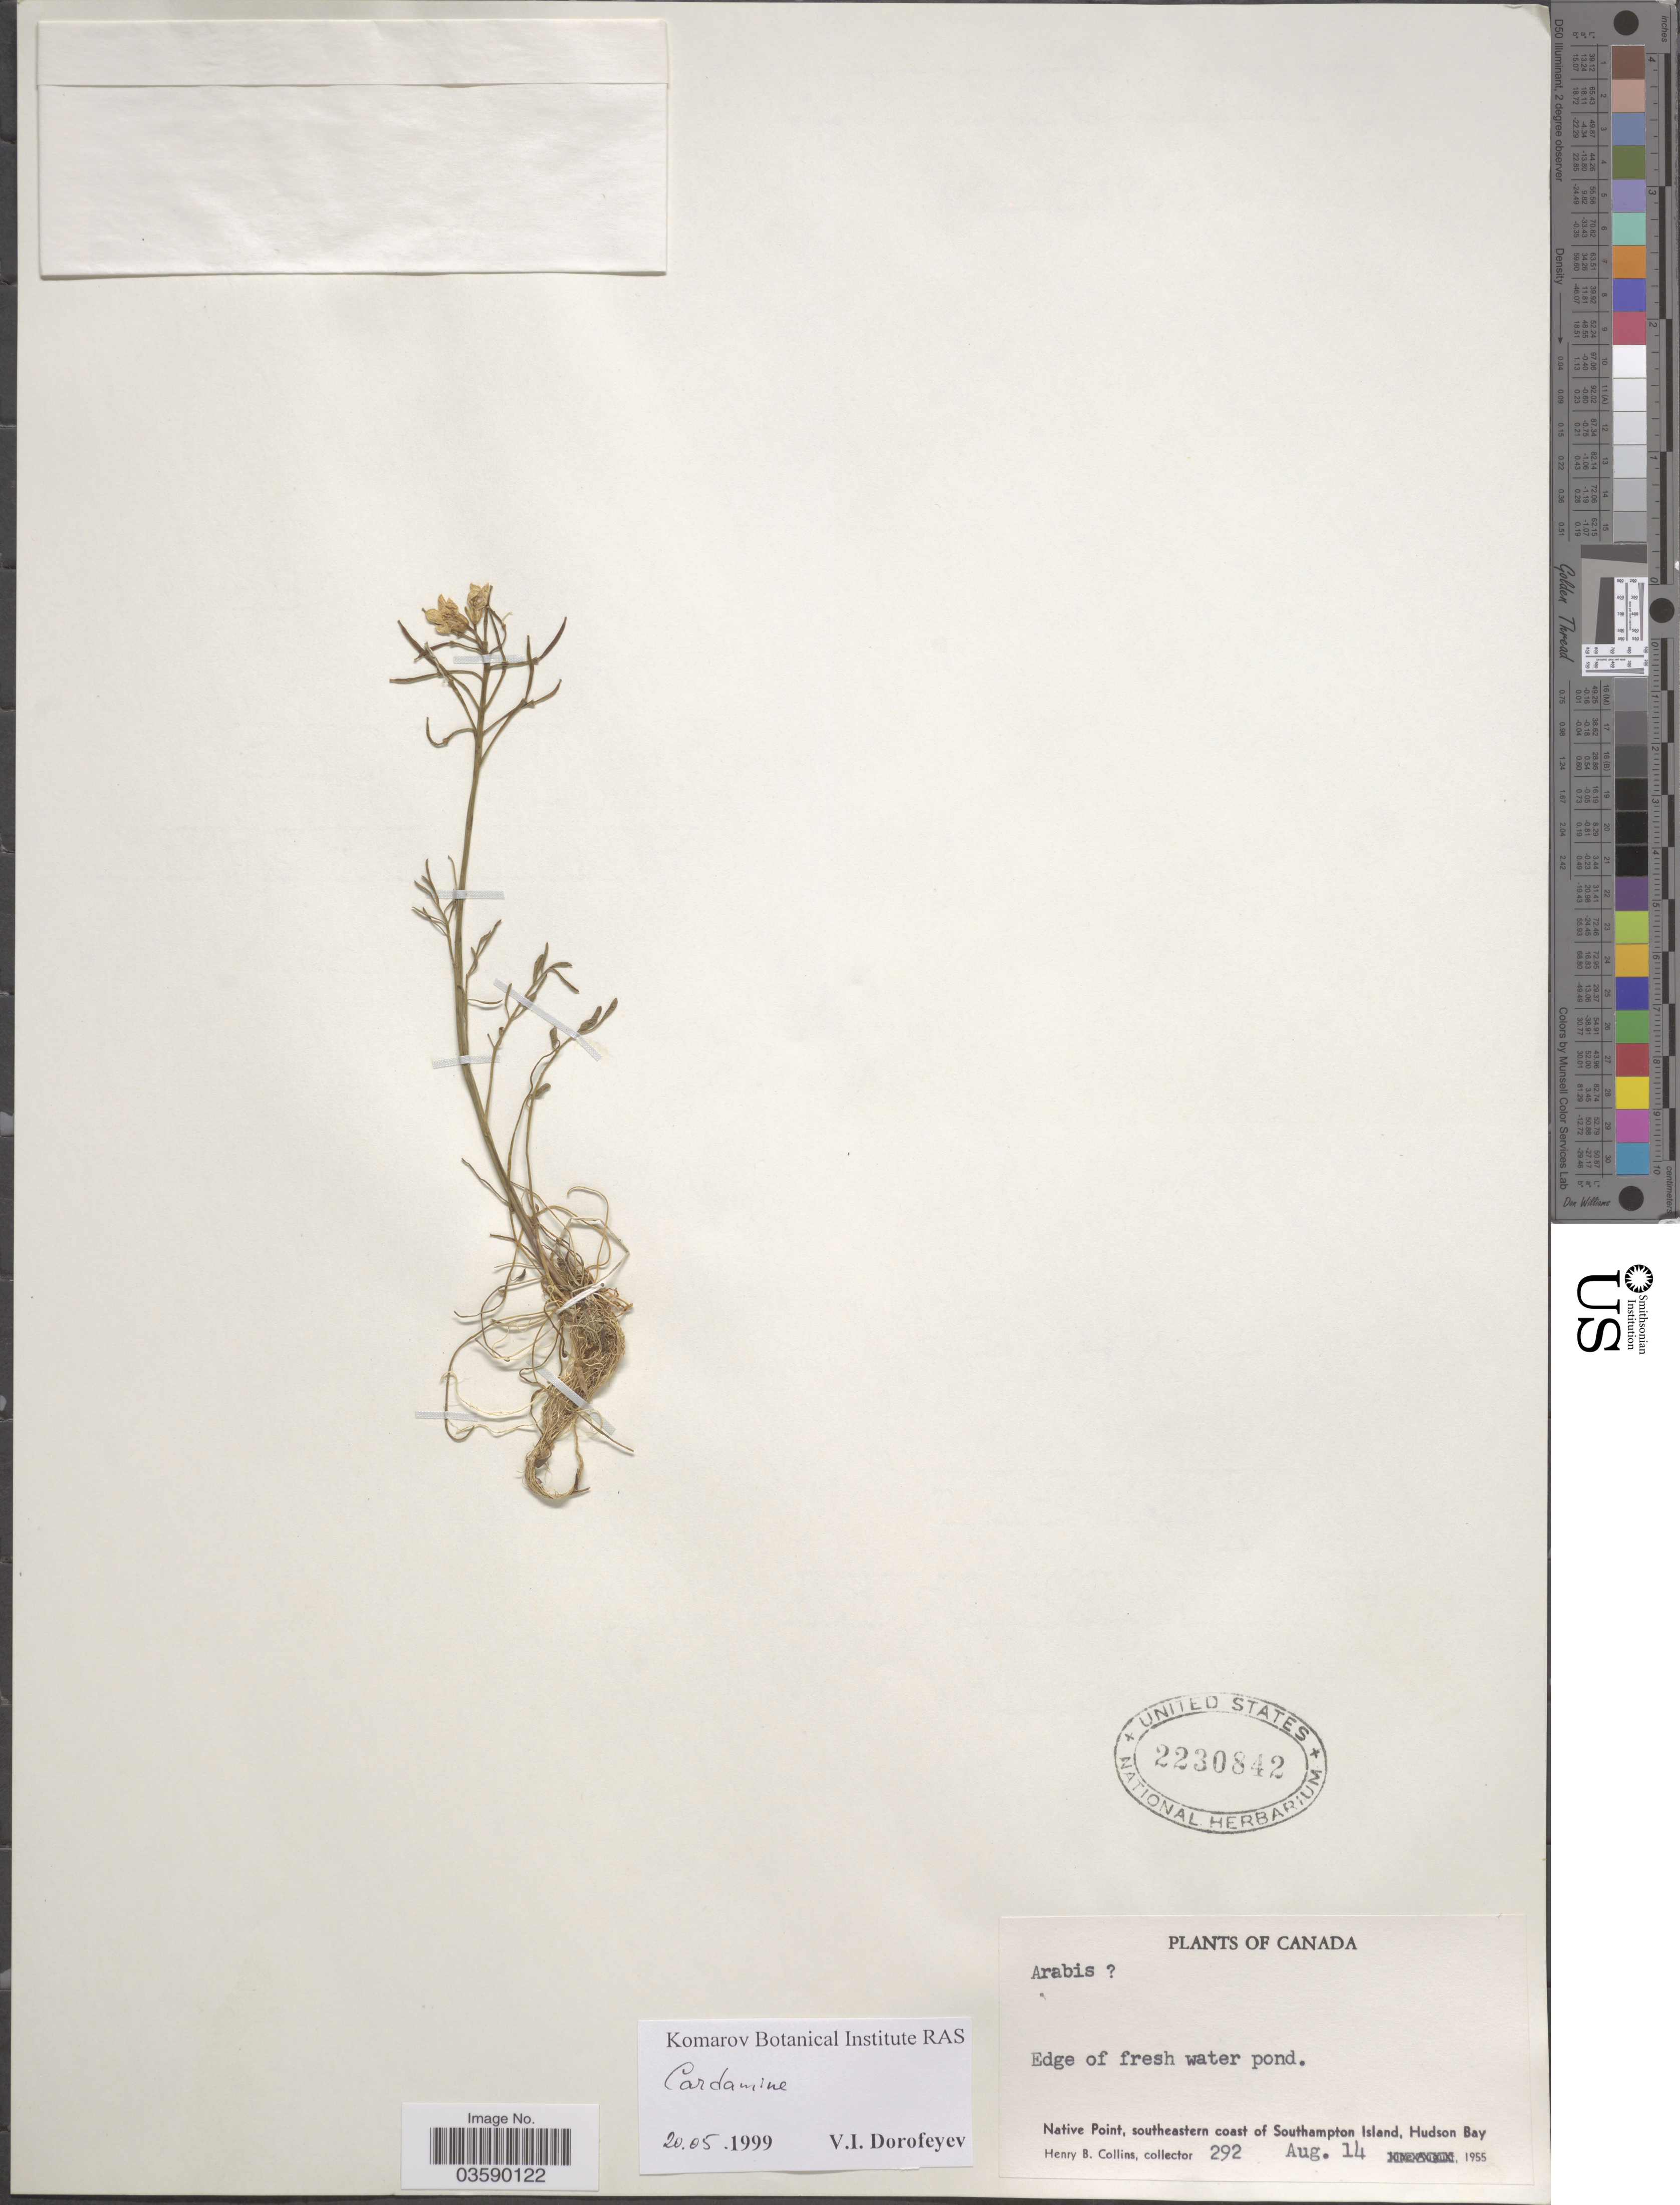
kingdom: Plantae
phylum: Tracheophyta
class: Magnoliopsida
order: Brassicales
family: Brassicaceae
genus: Cardamine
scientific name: Cardamine sp.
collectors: H. Collins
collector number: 292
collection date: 1955-08-14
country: Canada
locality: Native Point, southeastern coast of Southampton Island, Hudson Bay.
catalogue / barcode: US 2230842